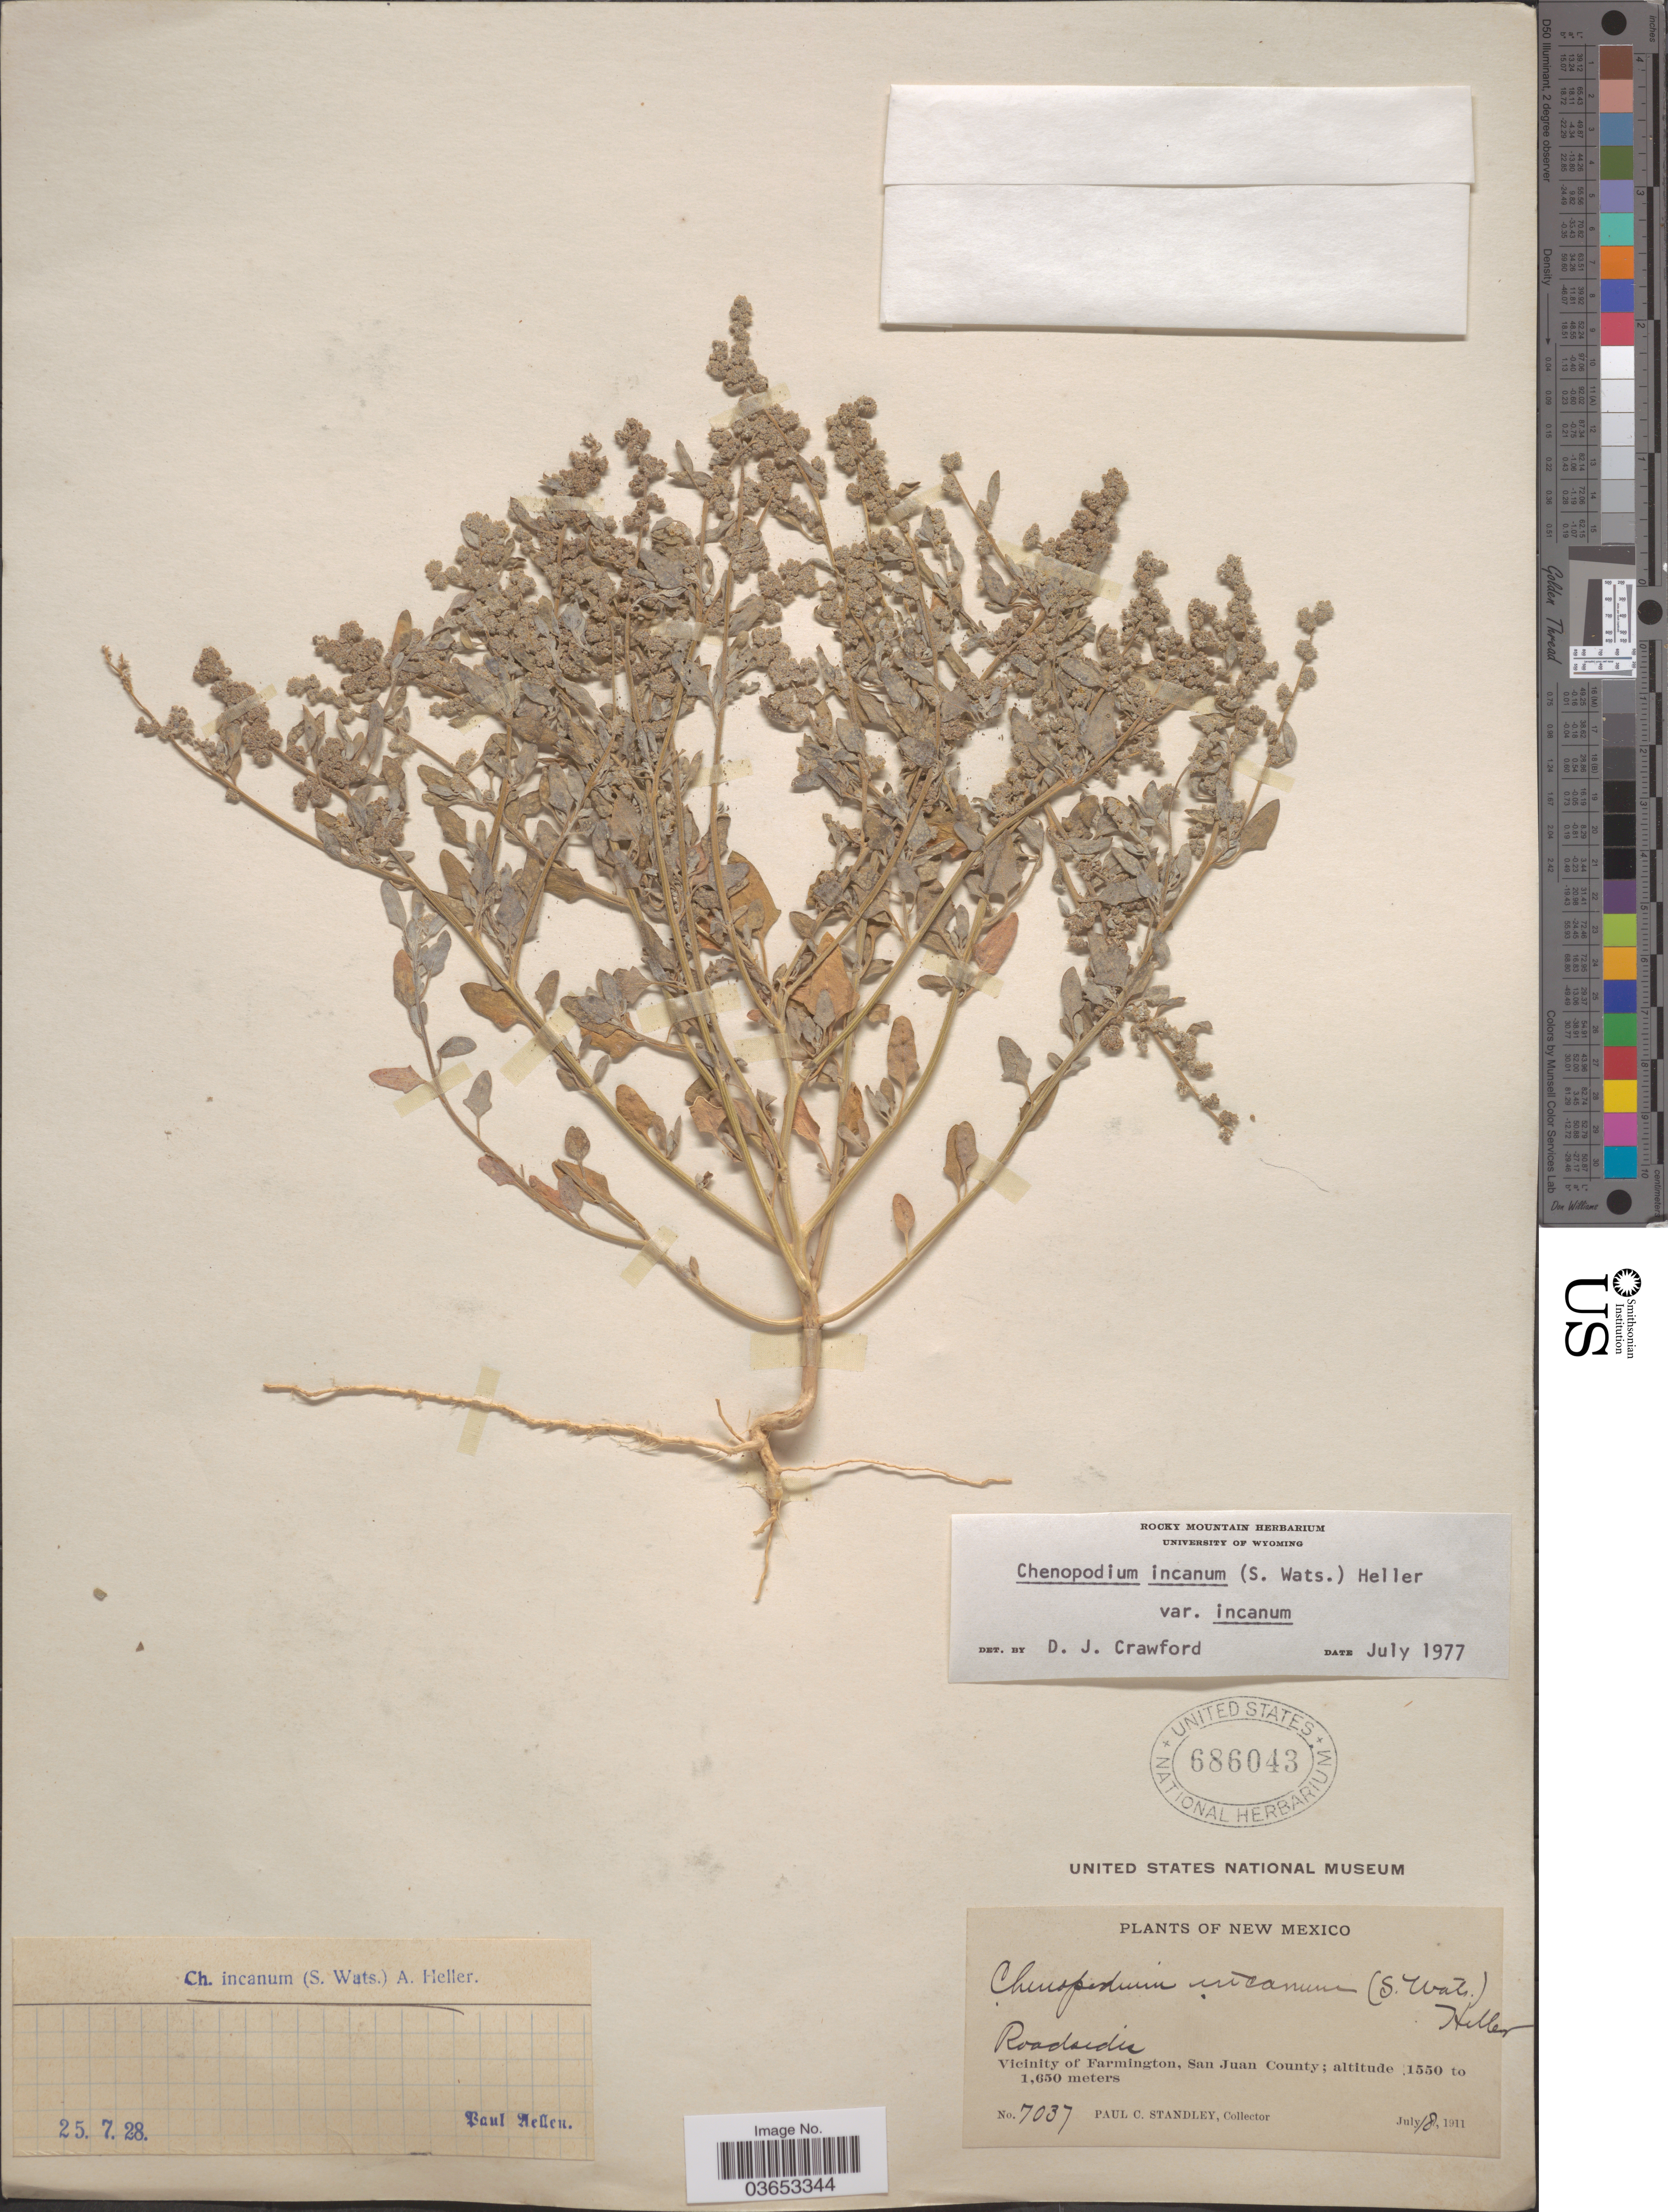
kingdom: Plantae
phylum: Tracheophyta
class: Magnoliopsida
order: Caryophyllales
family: Amaranthaceae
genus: Chenopodium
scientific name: Chenopodium incanum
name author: (S. Watson) A. Heller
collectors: P. C. Standley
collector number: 7037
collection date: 1911-07-18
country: United States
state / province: New Mexico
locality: Vicinity of Farmington, San Juan County.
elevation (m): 1550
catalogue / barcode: US 686043